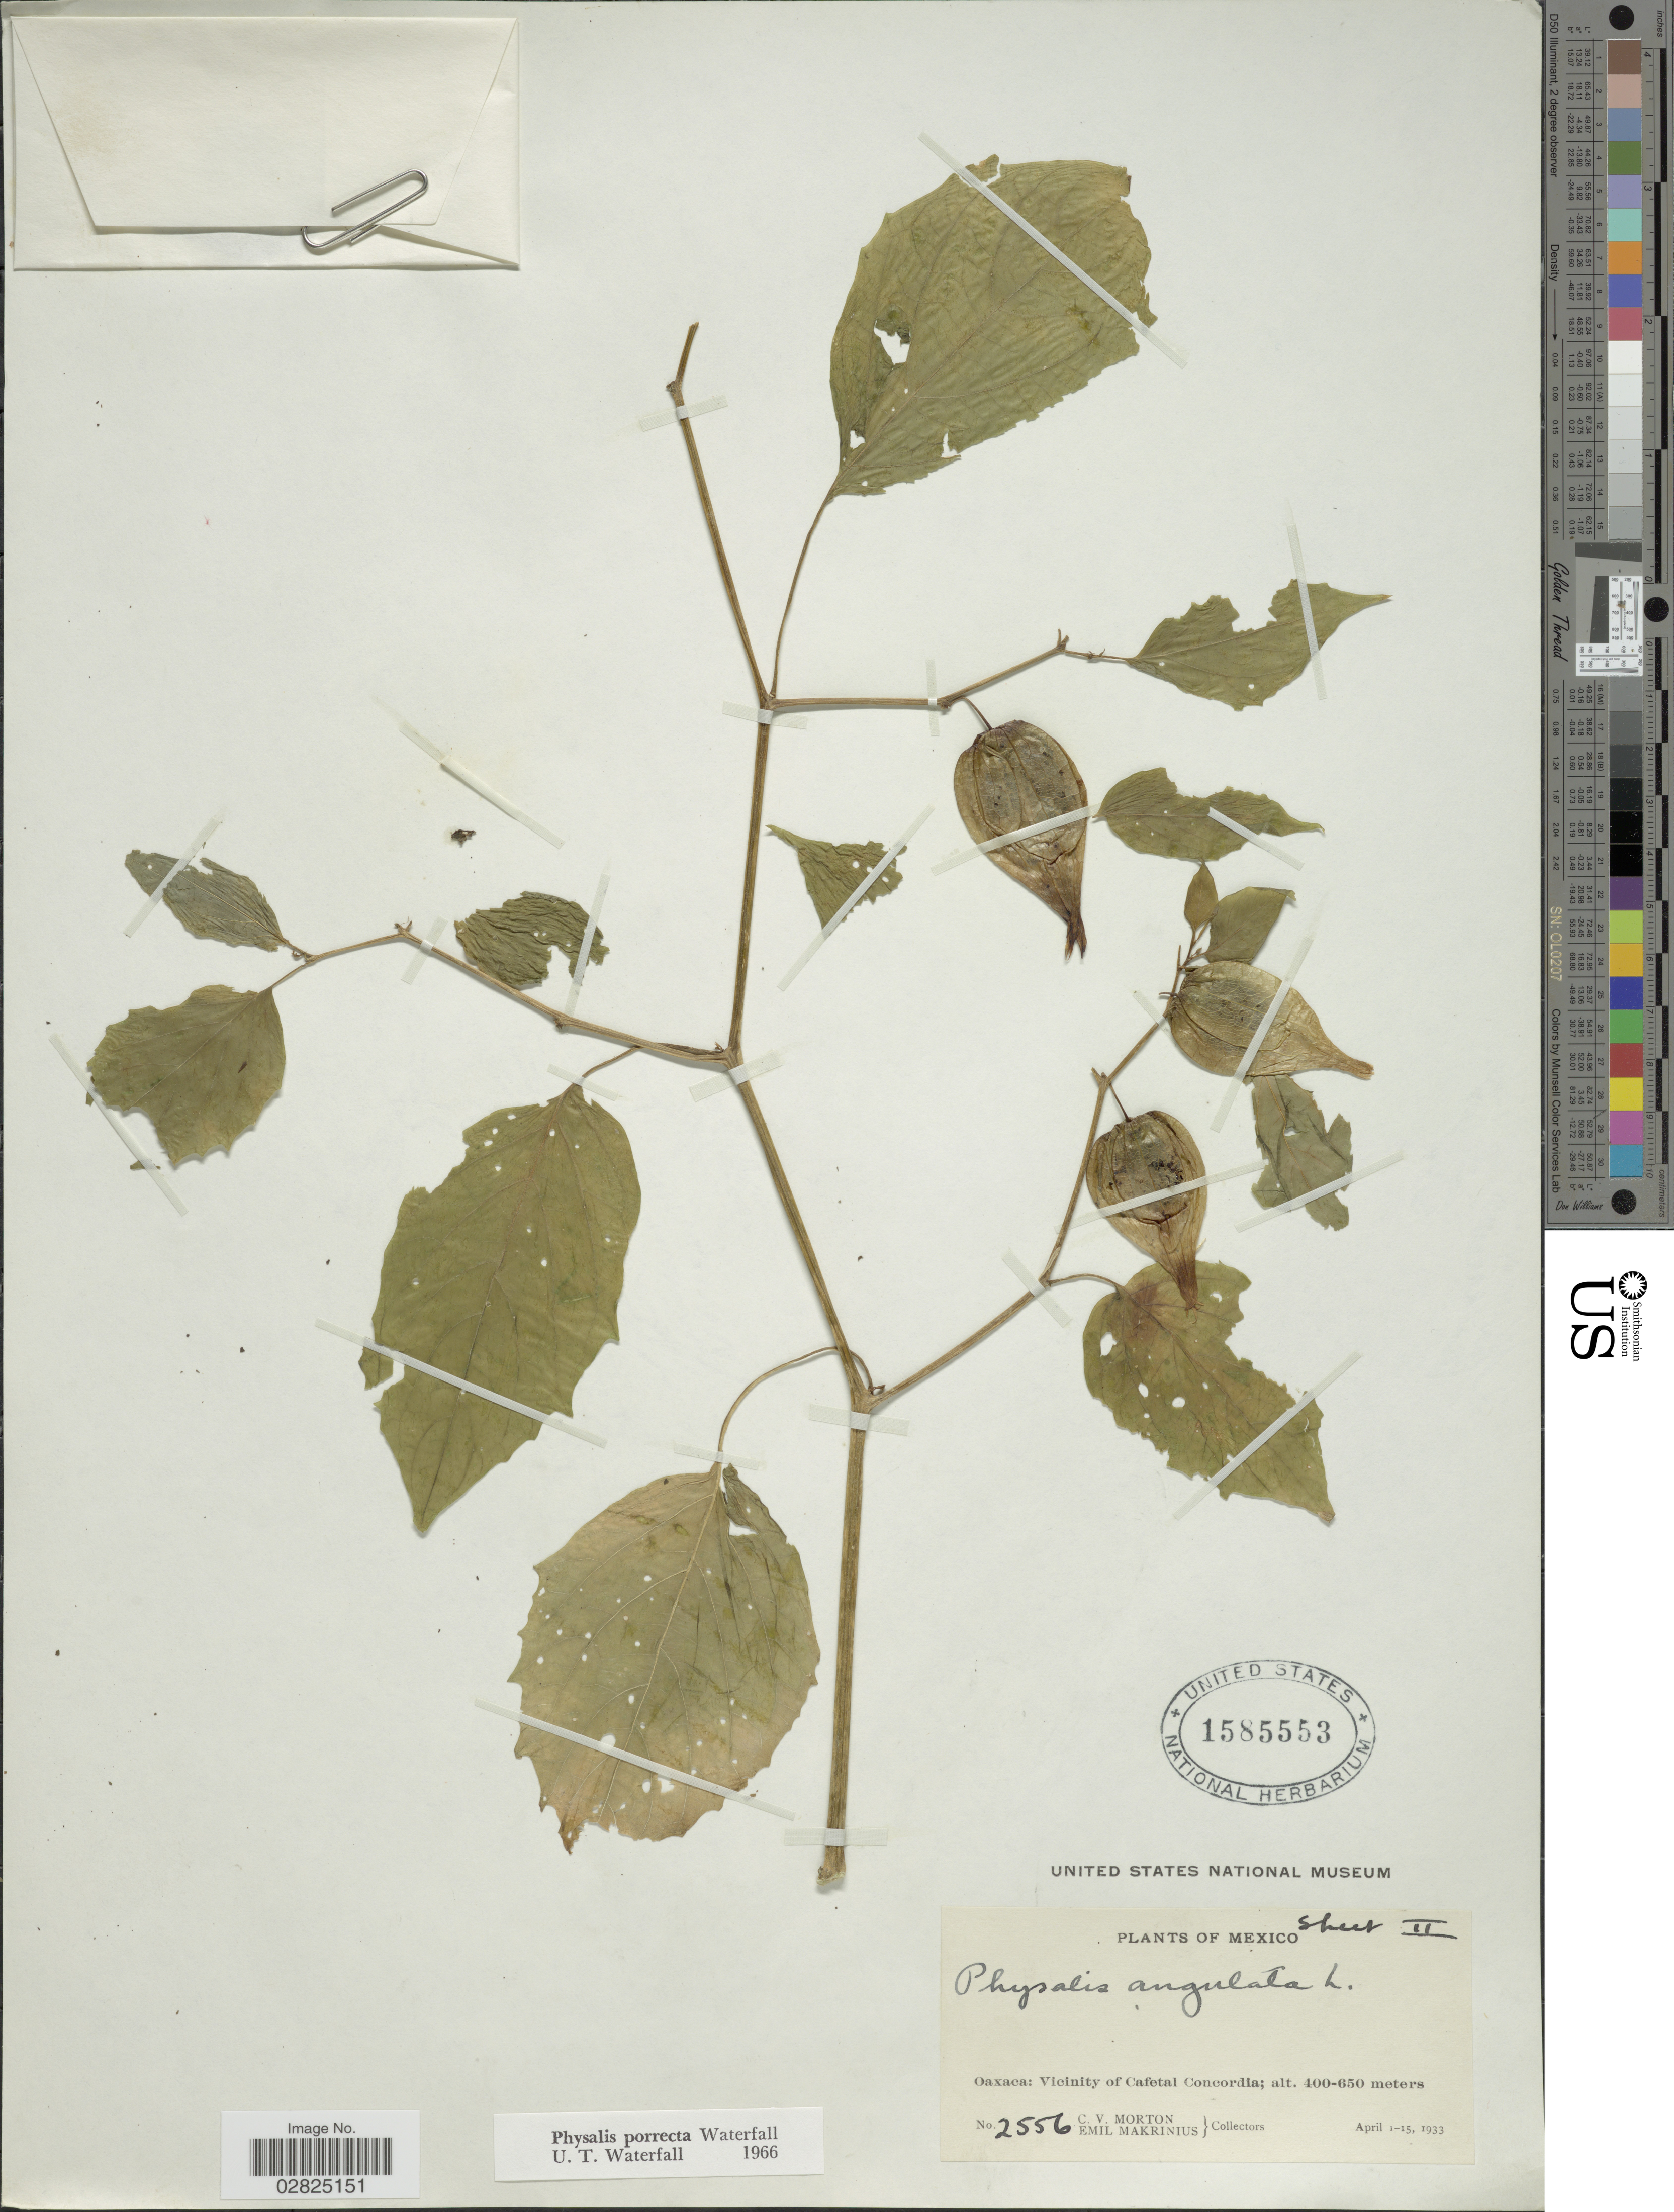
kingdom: Plantae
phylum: Tracheophyta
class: Magnoliopsida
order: Solanales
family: Solanaceae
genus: Physalis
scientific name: Physalis porrecta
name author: Waterf.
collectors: C. V. Morton & E. Makrinius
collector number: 2556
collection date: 1933-04-01/1933-04-15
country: Mexico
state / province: Oaxaca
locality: Vicinity of Cafetal Concordia.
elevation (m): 400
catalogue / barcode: US 1585553